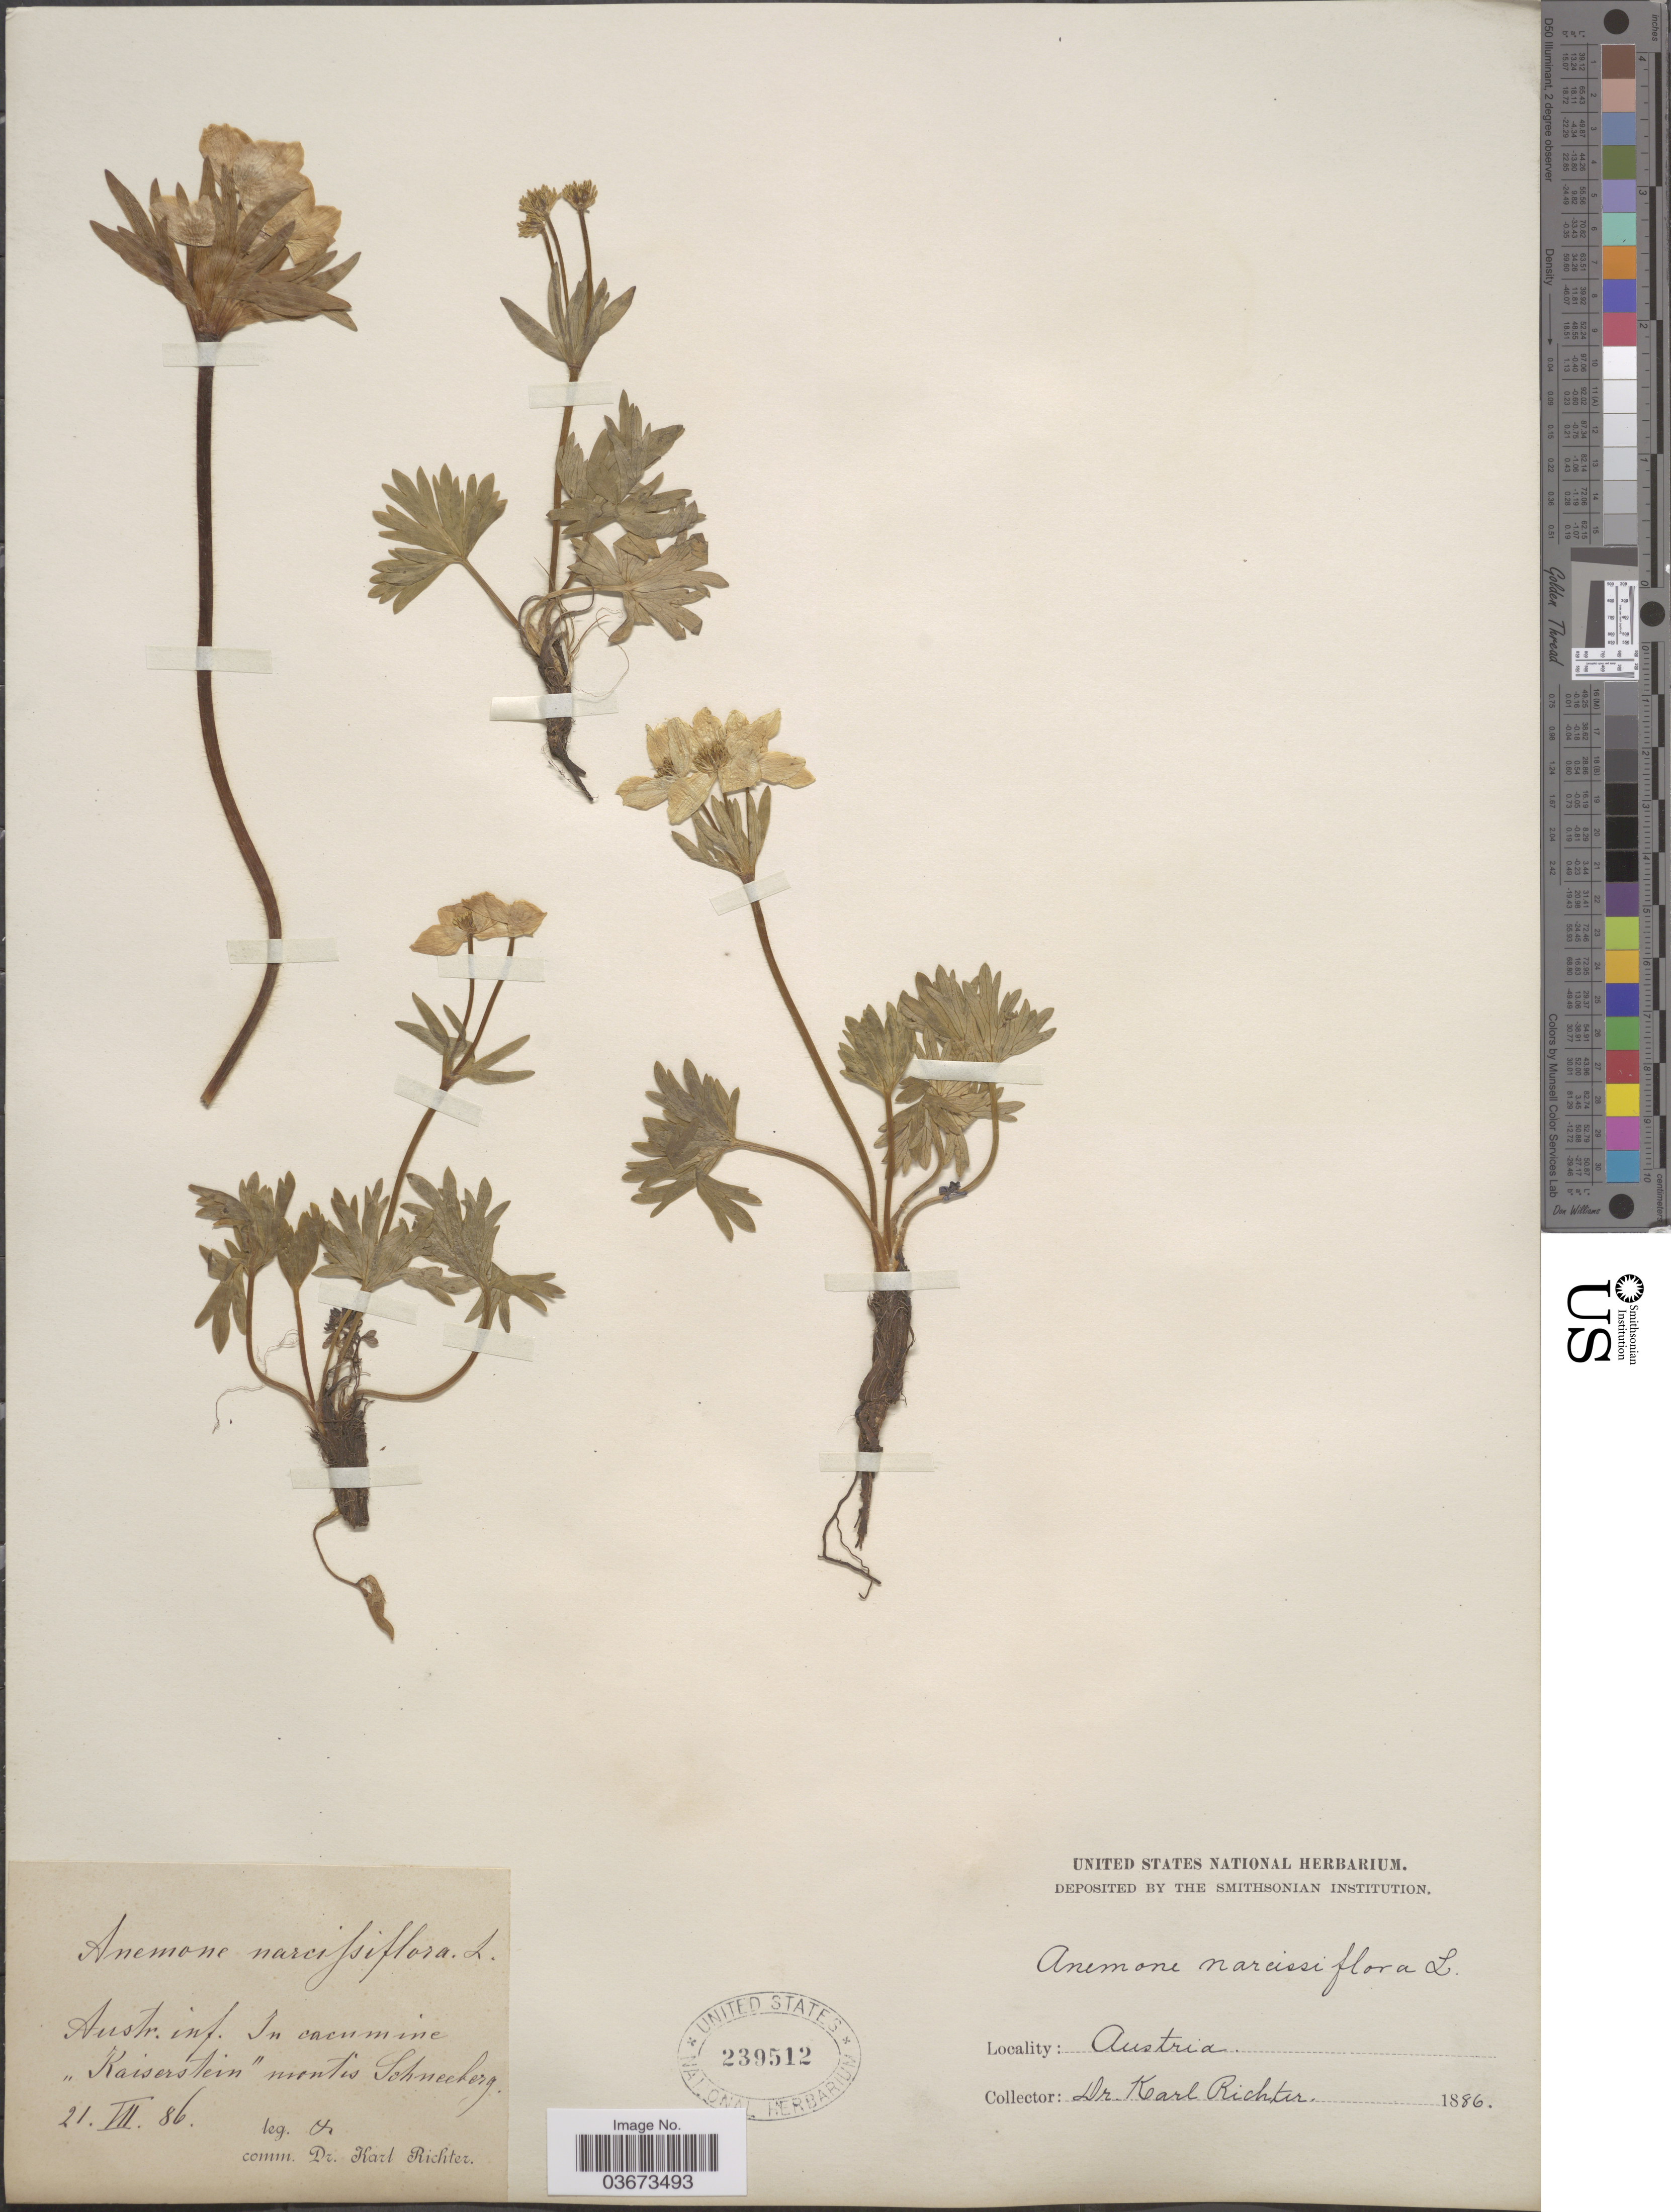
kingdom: Plantae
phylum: Tracheophyta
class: Magnoliopsida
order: Ranunculales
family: Ranunculaceae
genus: Anemone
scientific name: Anemone narcissiflora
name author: L.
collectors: K. Richter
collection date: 1886-07-21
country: Austria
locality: Austr. inf. In cacumine "Kaiserstein" montis Schneeberg.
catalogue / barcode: US 239512